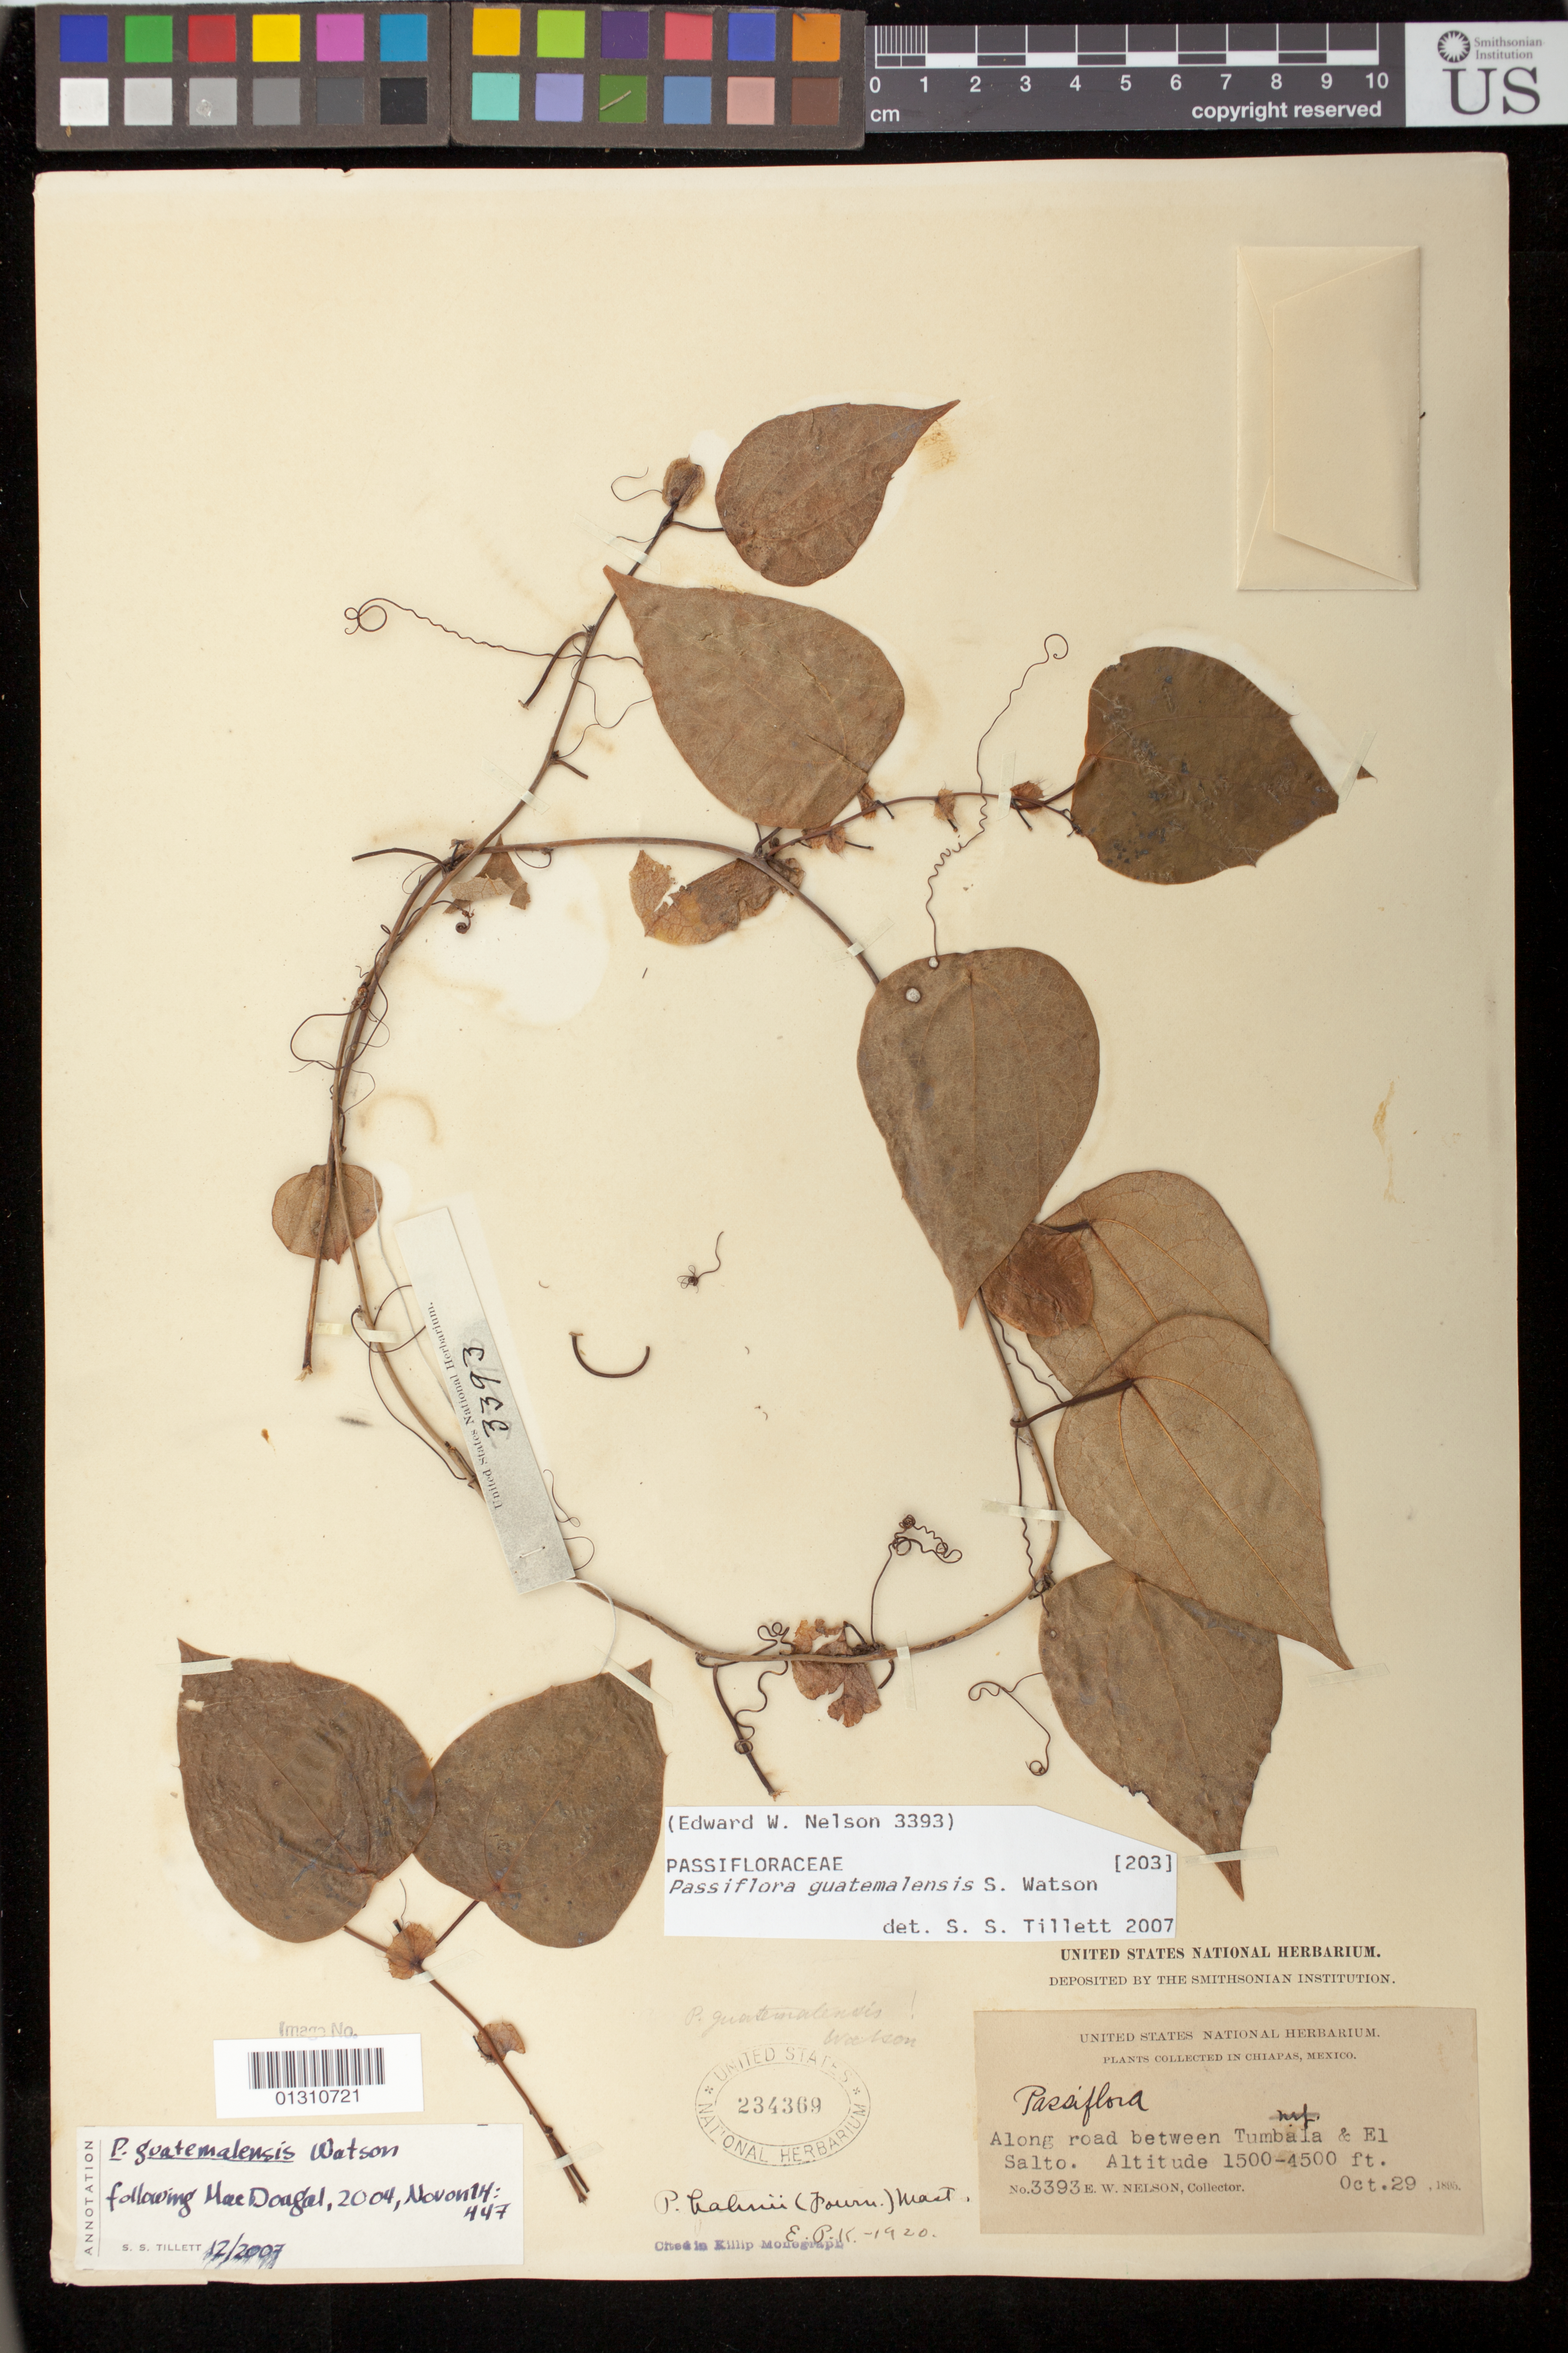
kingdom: Plantae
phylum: Tracheophyta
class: Magnoliopsida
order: Malpighiales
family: Passifloraceae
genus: Passiflora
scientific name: Passiflora guatemalensis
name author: S. Watson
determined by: Tillett, S. S.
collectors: E. W. Nelson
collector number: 3393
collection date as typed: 29 Oct 1895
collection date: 1895-10-29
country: Mexico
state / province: Chiapas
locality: Between Tumbala and El Salto.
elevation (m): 457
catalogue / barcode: US 234369